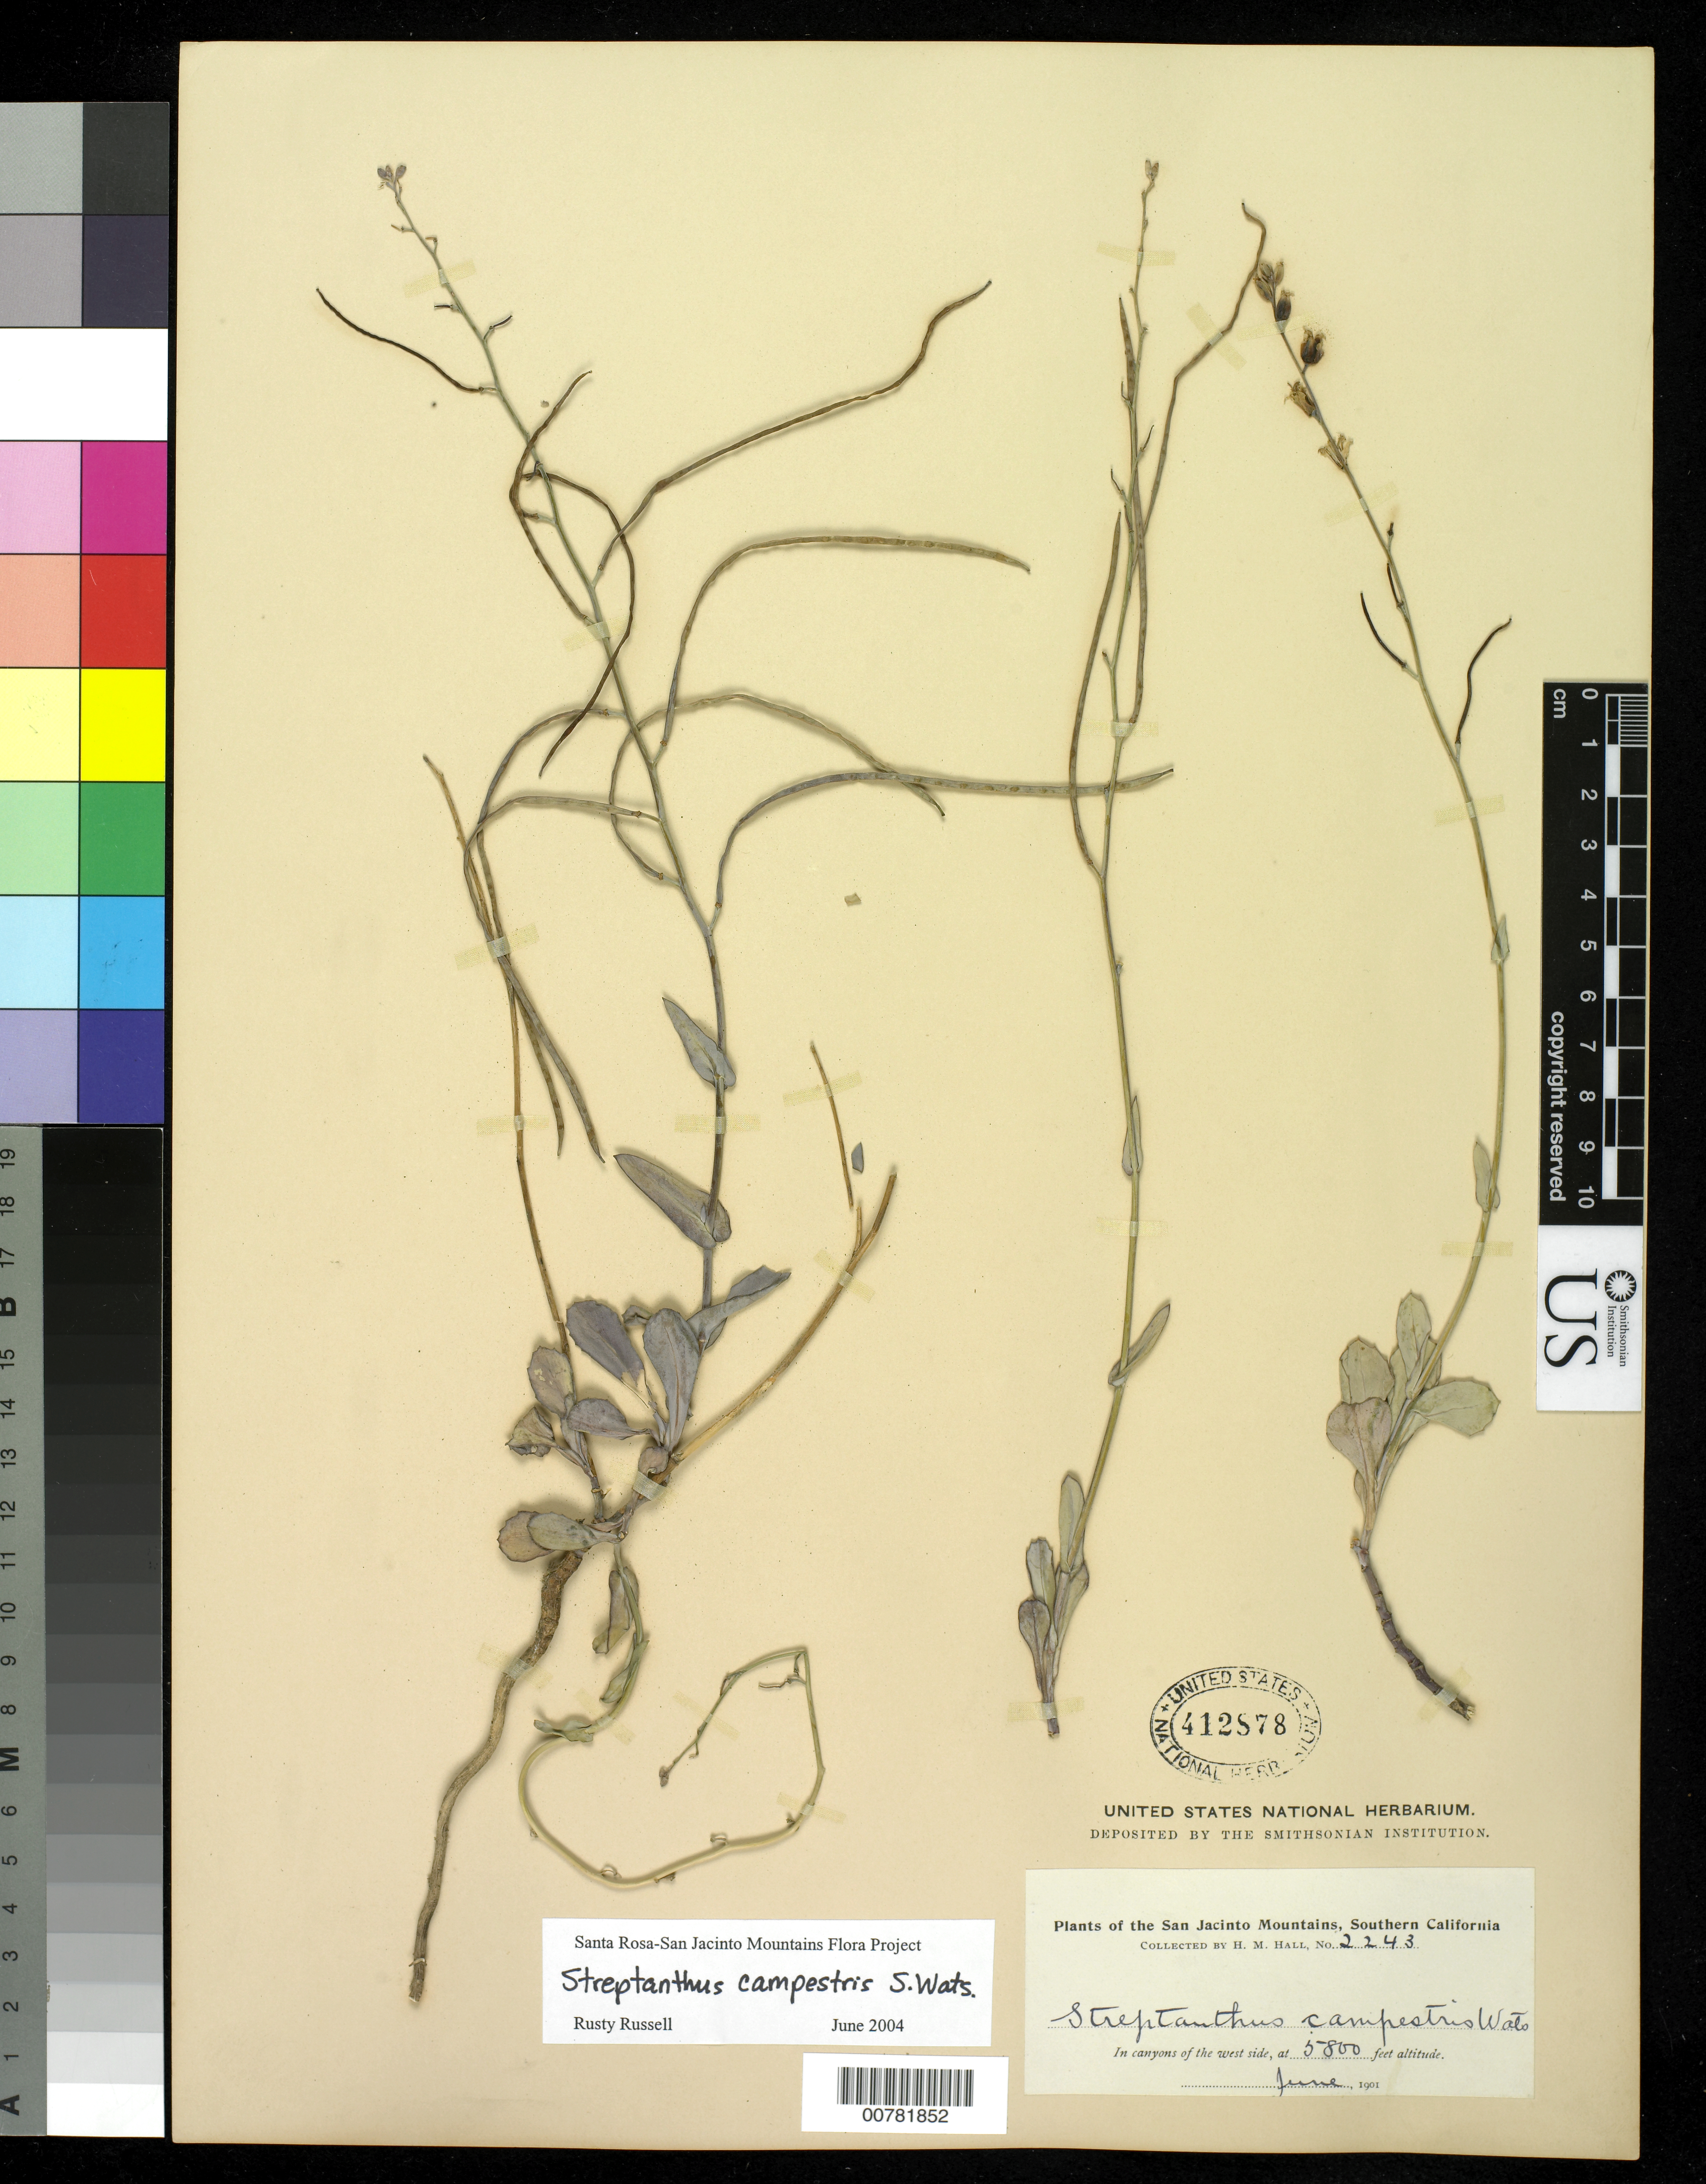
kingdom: Plantae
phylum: Tracheophyta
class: Magnoliopsida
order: Brassicales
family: Brassicaceae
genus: Streptanthus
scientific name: Streptanthus campestris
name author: S. Watson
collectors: H. M. Hall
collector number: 2243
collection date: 1901-06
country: United States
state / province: California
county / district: Riverside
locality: The San Jacinto Mountains, Southern California. In canyons of the west side.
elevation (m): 1768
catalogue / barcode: US 412878